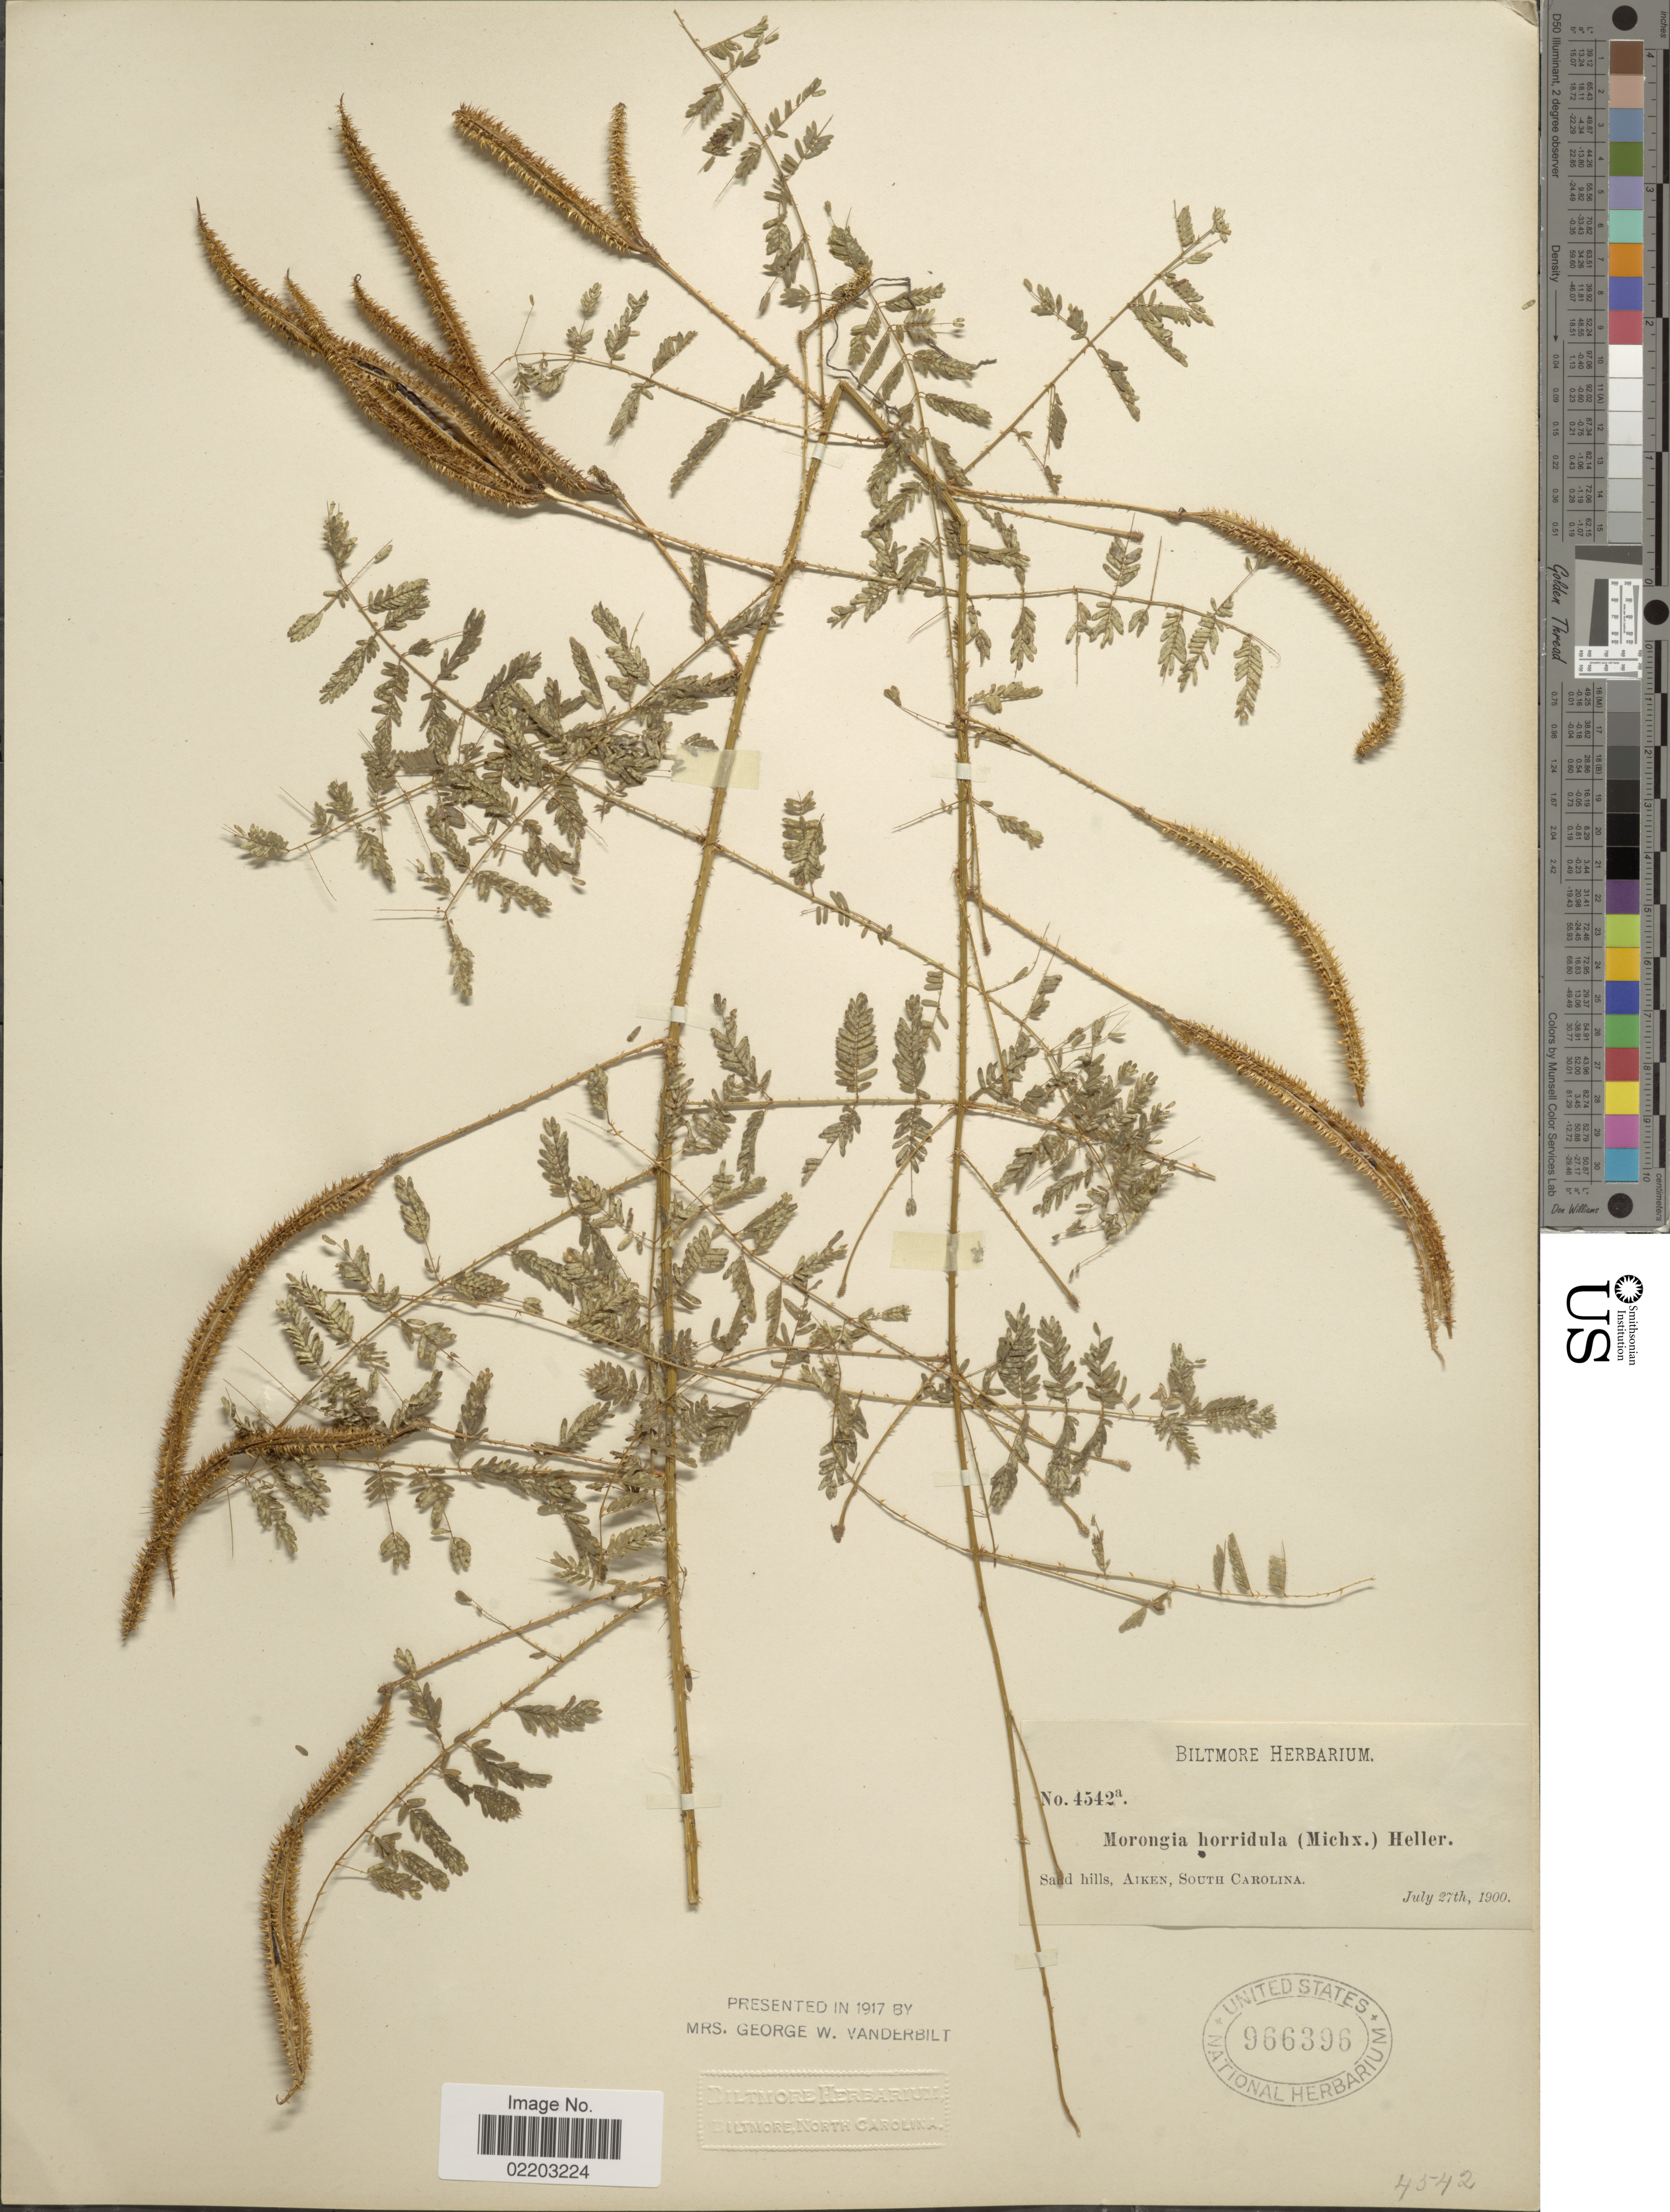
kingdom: Plantae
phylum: Tracheophyta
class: Magnoliopsida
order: Fabales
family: Fabaceae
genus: Mimosa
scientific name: Mimosa microphylla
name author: Dryand.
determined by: Strong, M. T., (US), Smithsonian Institution - National Museum of Natural History (UNITED STATES)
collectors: ex herb. Biltmore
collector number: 4542a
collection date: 1900-07-27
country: United States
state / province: South Carolina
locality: Sand hills, Aiken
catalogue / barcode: US 966396